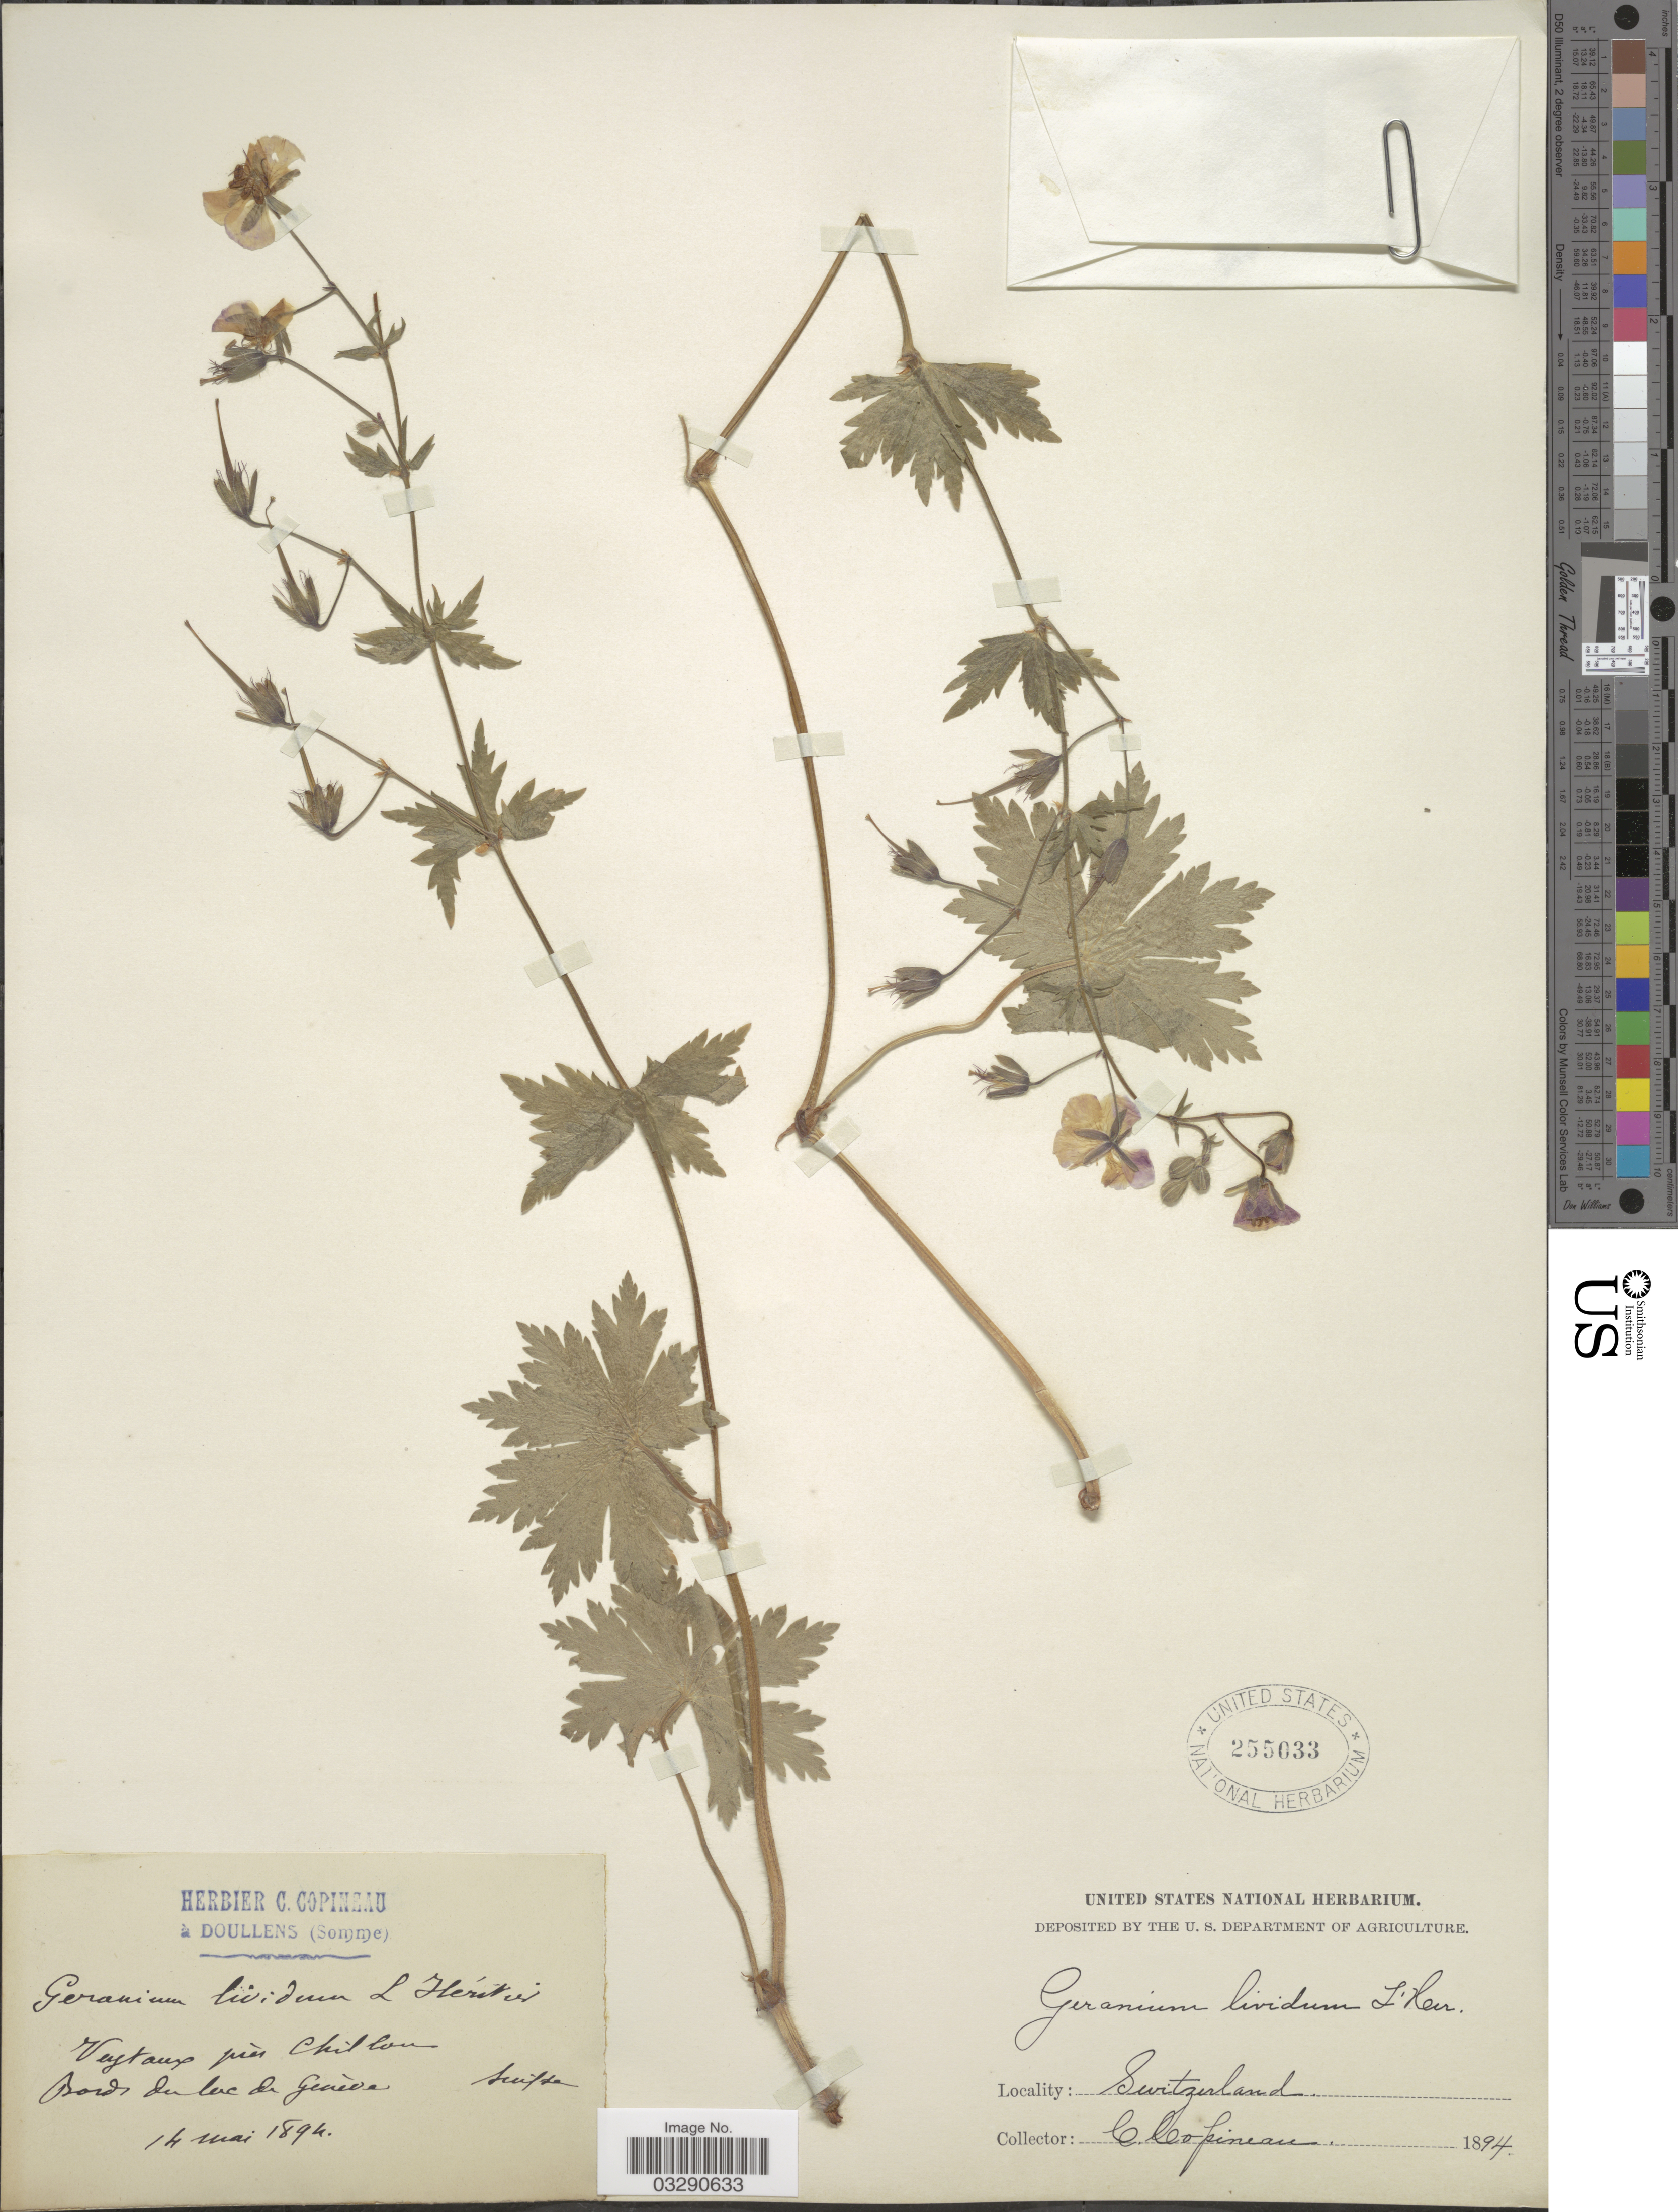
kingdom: Plantae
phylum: Tracheophyta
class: Magnoliopsida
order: Geraniales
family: Geraniaceae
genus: Geranium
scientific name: Geranium lividum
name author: L'Hér.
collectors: C. Copineau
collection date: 1894-05-14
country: Switzerland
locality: Vuztaux prés Chillon. Bords des lac de Genèva. Suisse.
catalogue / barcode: US 255033